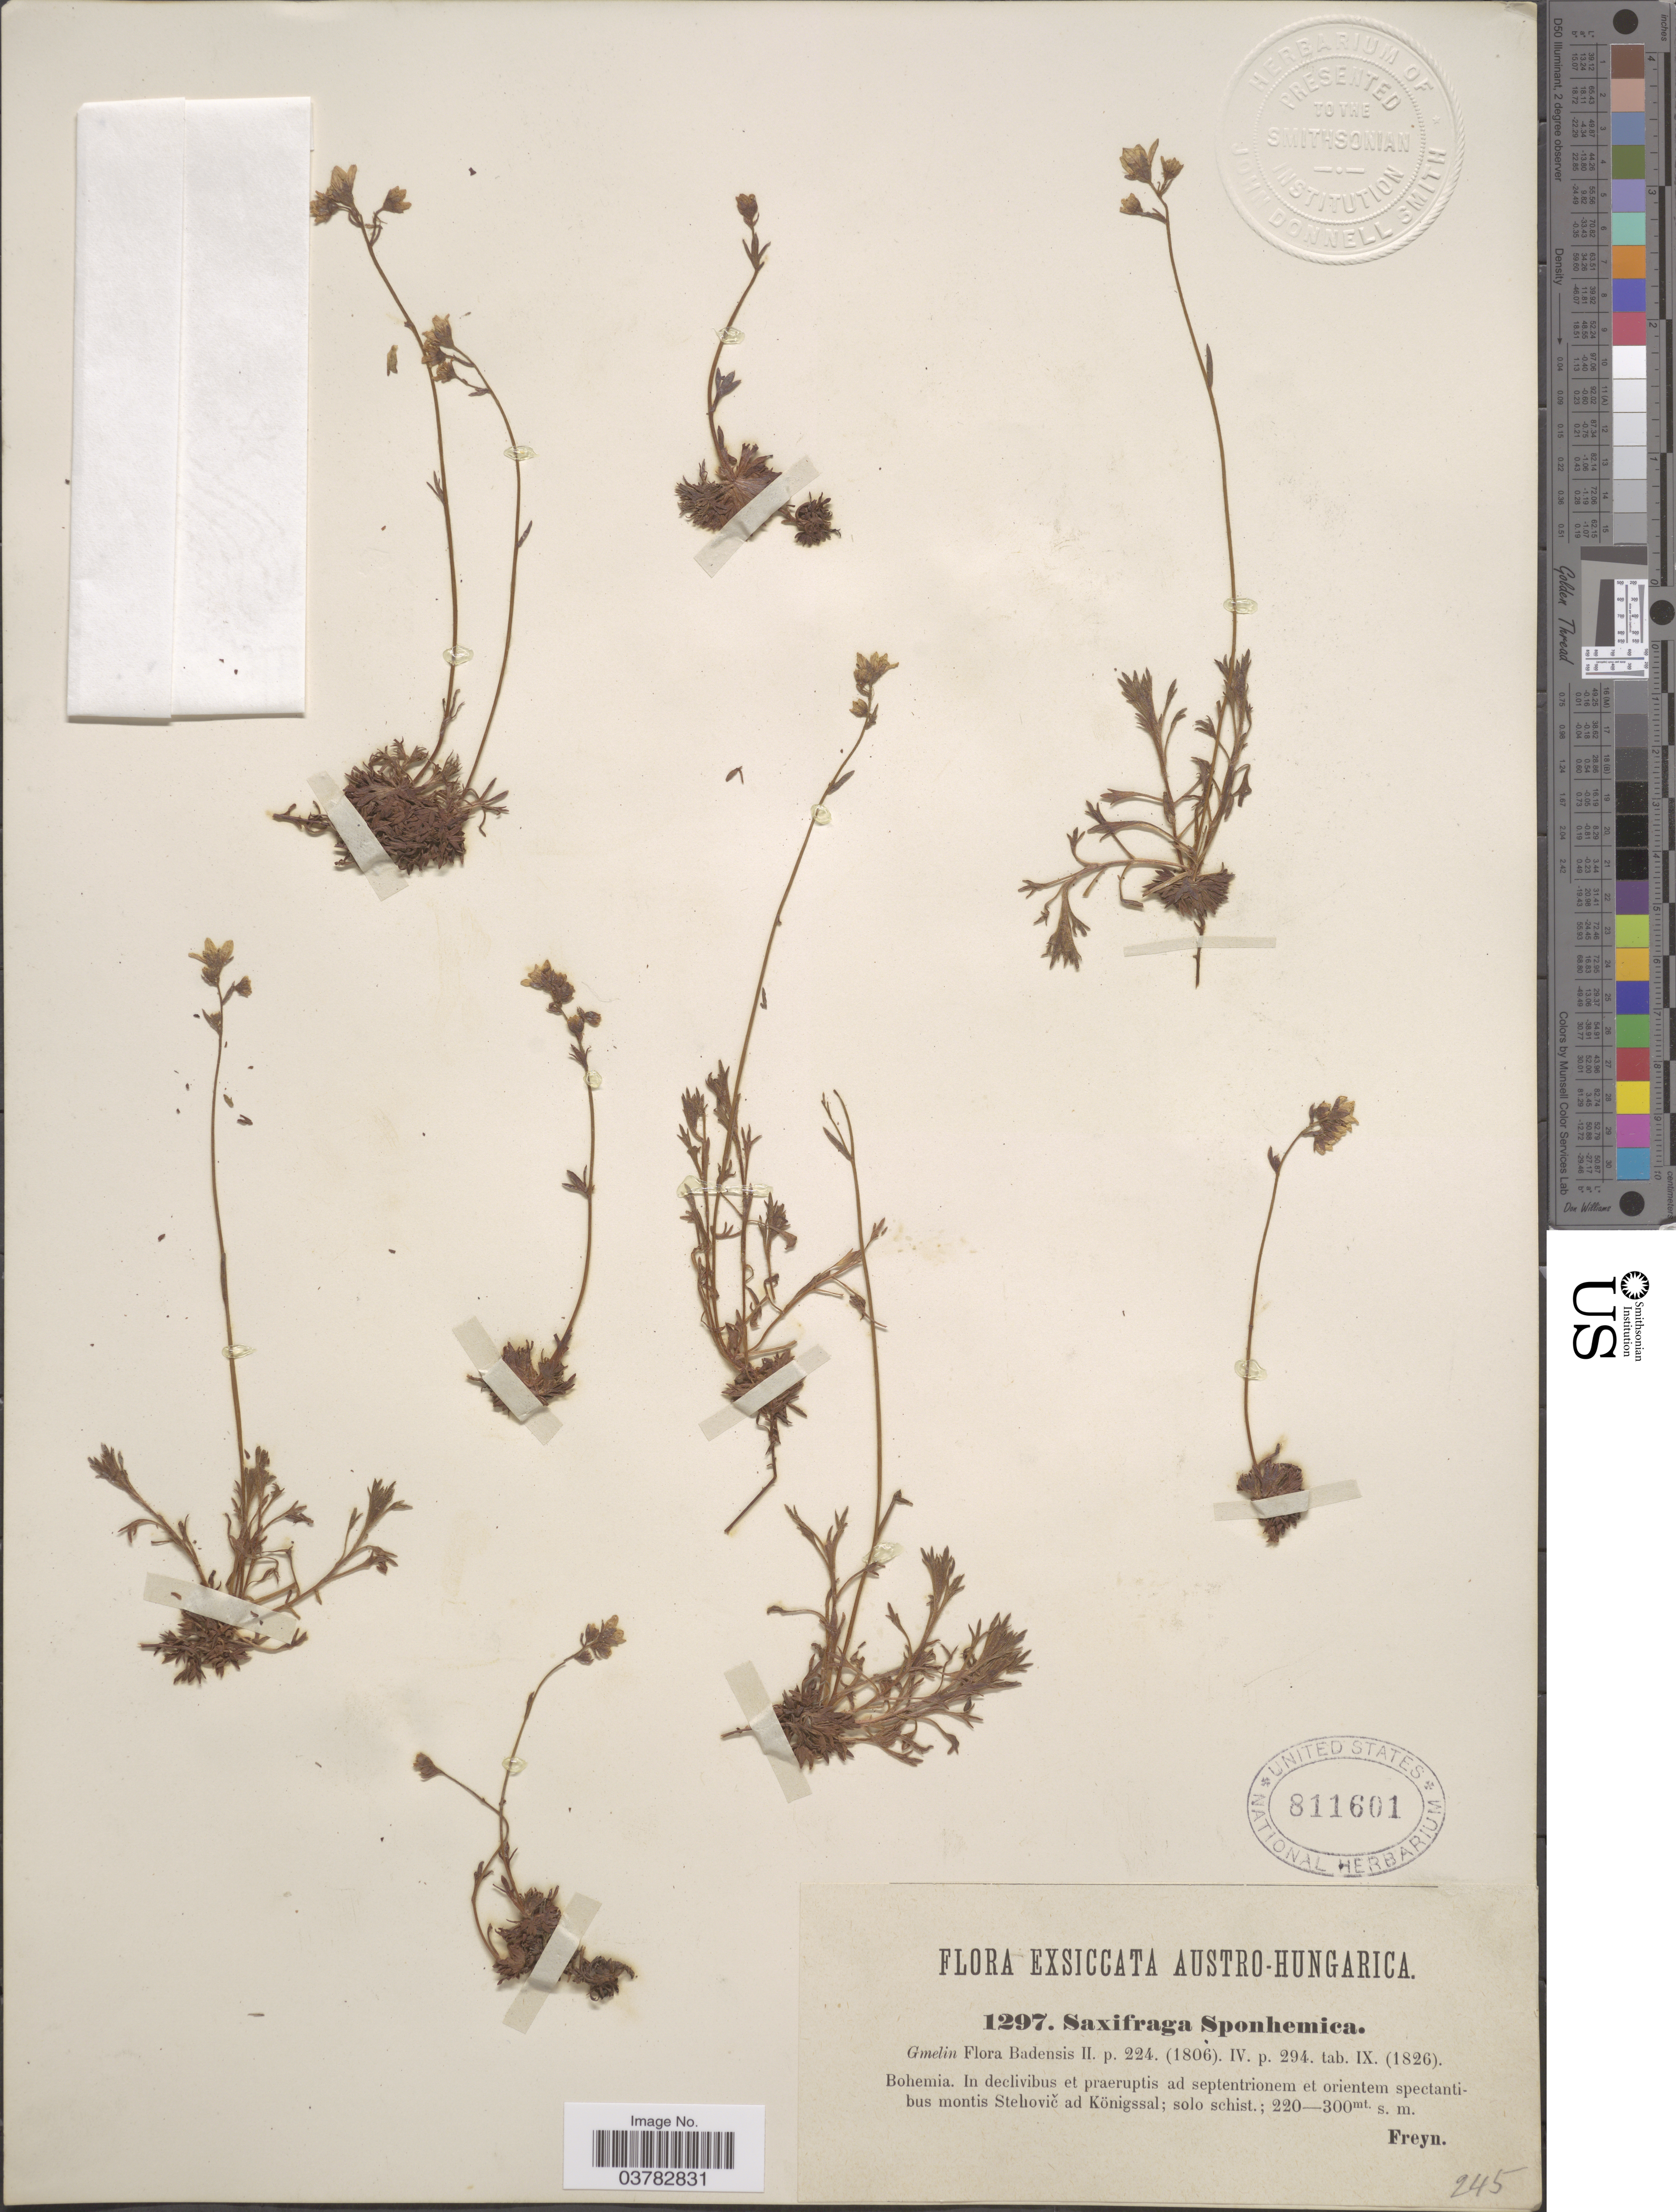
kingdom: Plantae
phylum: Tracheophyta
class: Magnoliopsida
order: Saxifragales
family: Saxifragaceae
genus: Saxifraga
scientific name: Saxifraga sponhemica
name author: C.C. Gmel.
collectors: J. Freyn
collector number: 1297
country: Czechia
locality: Austro-Hungarica. Bohemia. In declivibus et praeruptis ad septentrionem et orientem spectantibus montis Stehovič at Königssal.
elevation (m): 220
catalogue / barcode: US 811601